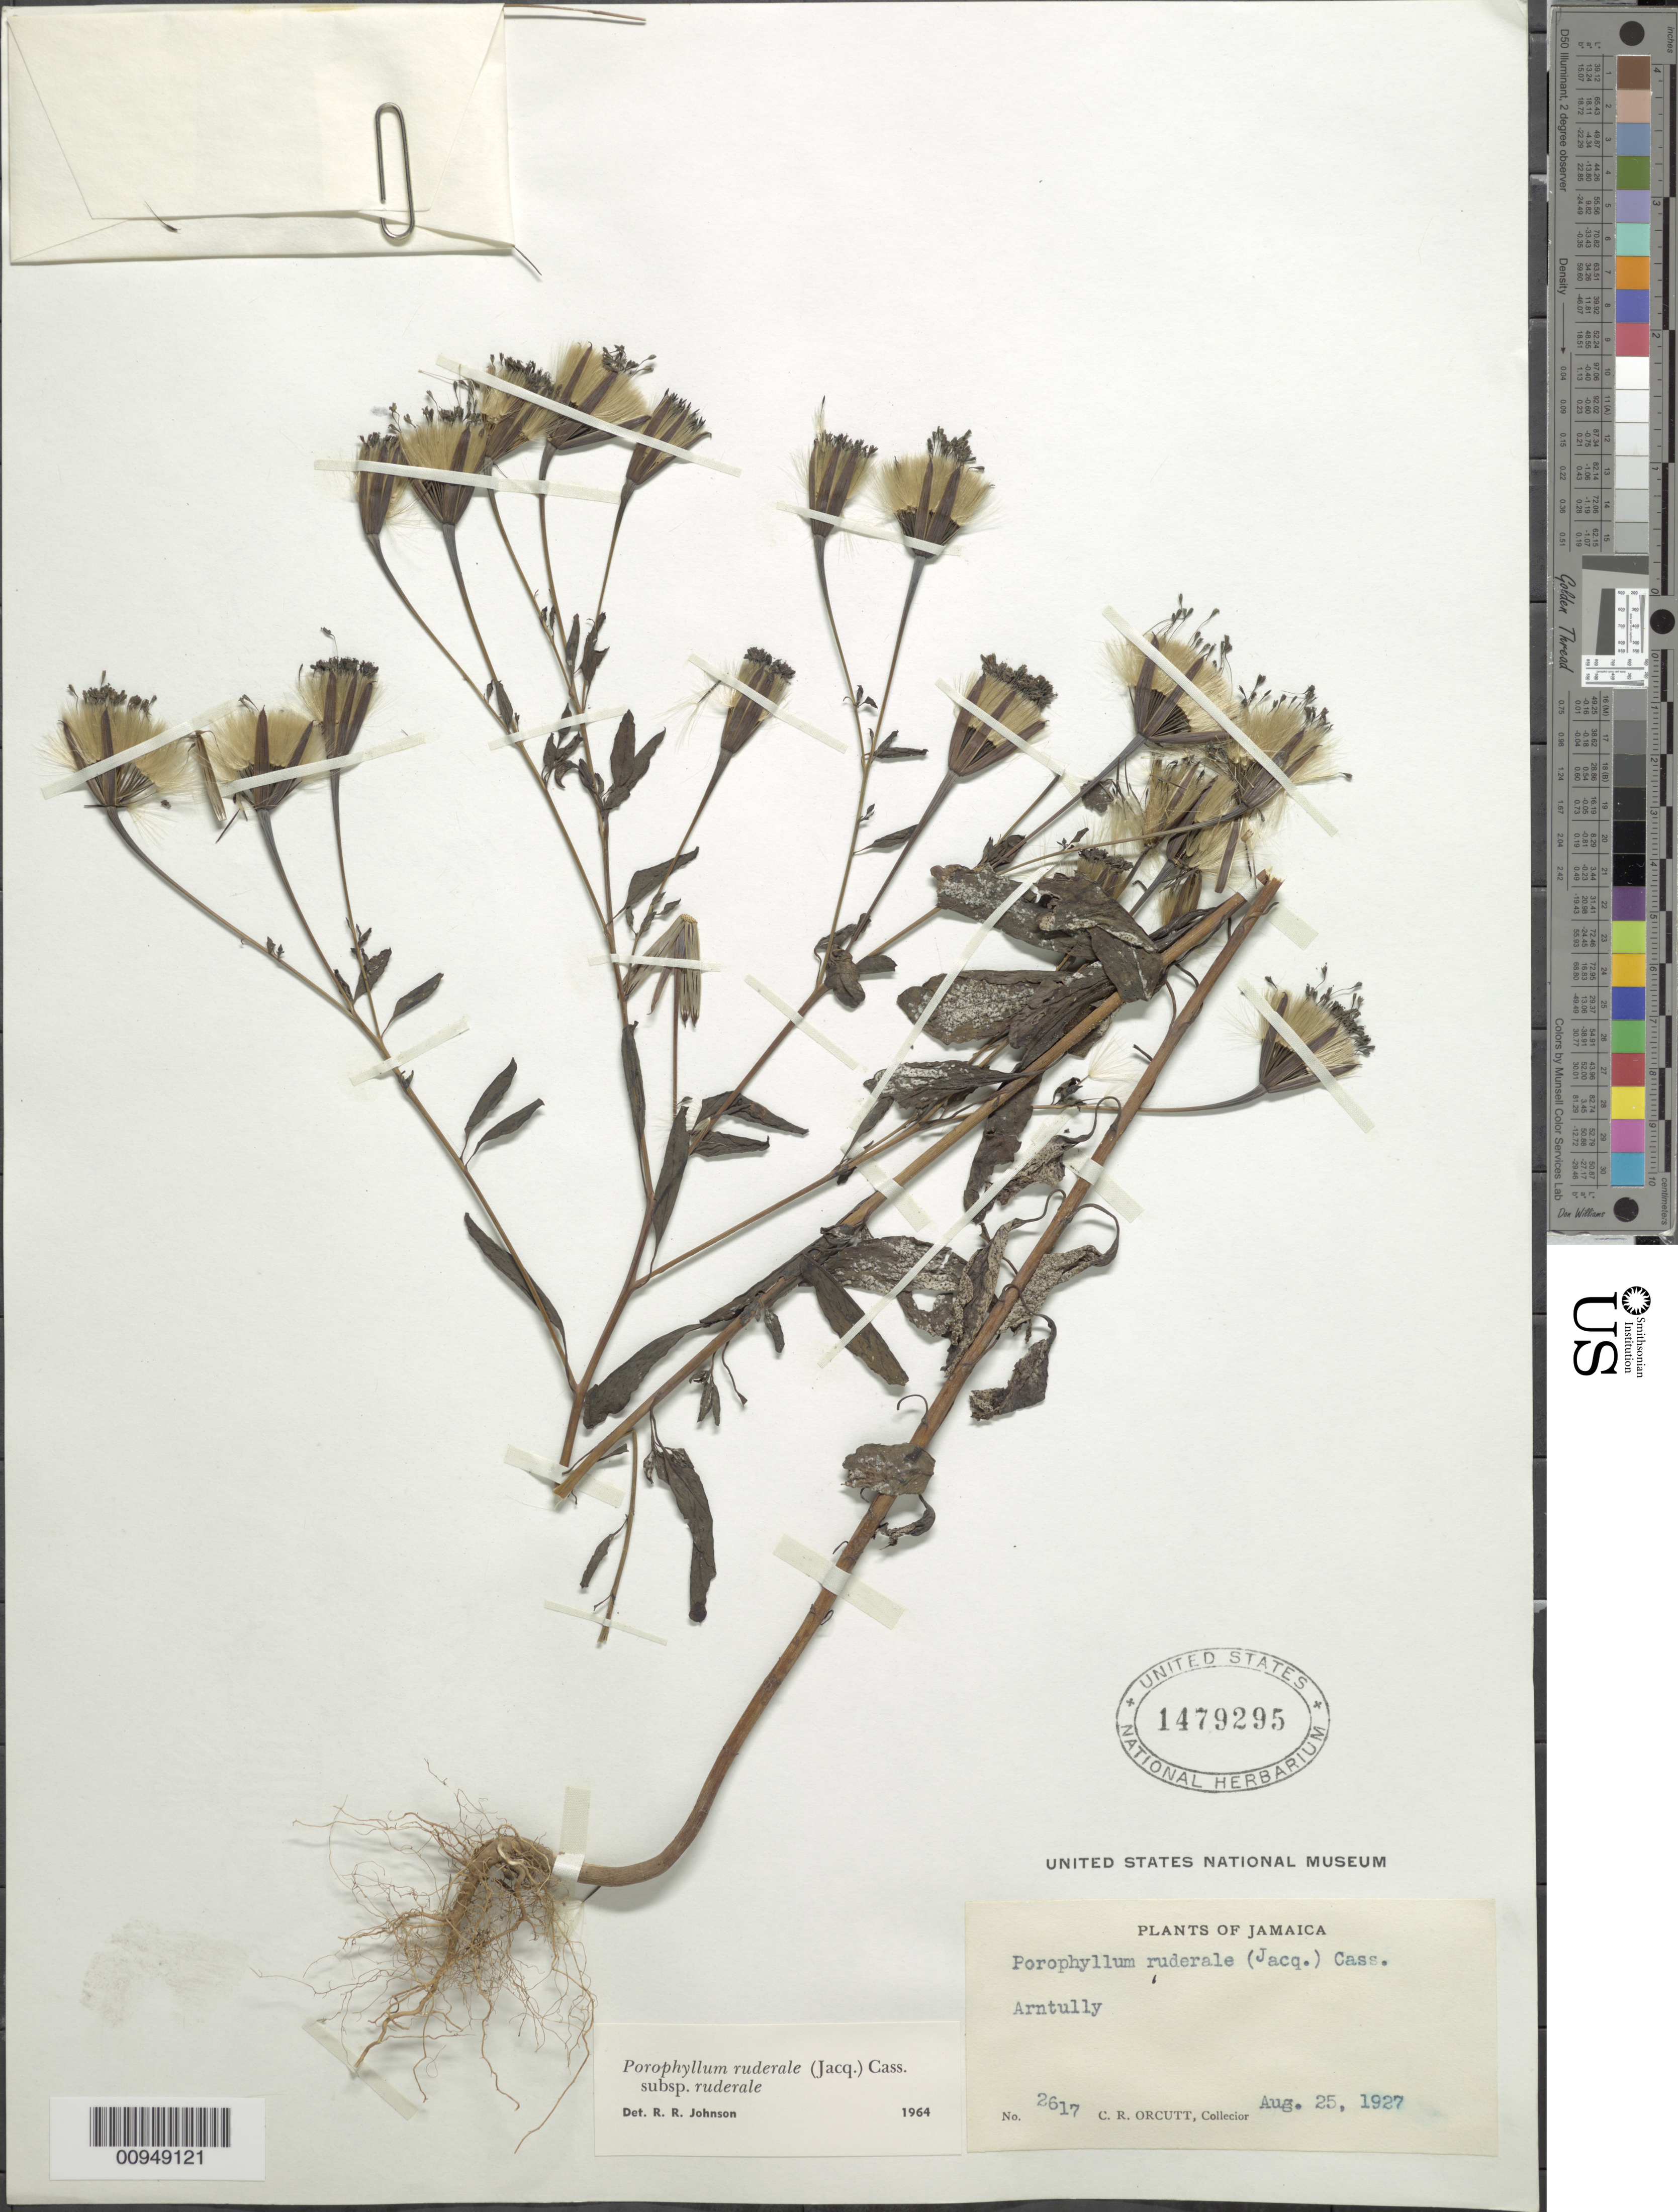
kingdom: Plantae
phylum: Tracheophyta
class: Magnoliopsida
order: Asterales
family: Asteraceae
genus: Porophyllum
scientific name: Porophyllum ruderale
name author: (Jacq.) Cass.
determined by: Johnson, R. R.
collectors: C. R. Orcutt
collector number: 2617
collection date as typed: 25 Aug 1927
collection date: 1927-08-25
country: Jamaica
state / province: Saint Thomas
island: Jamaica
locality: Arntully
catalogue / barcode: US 1479295